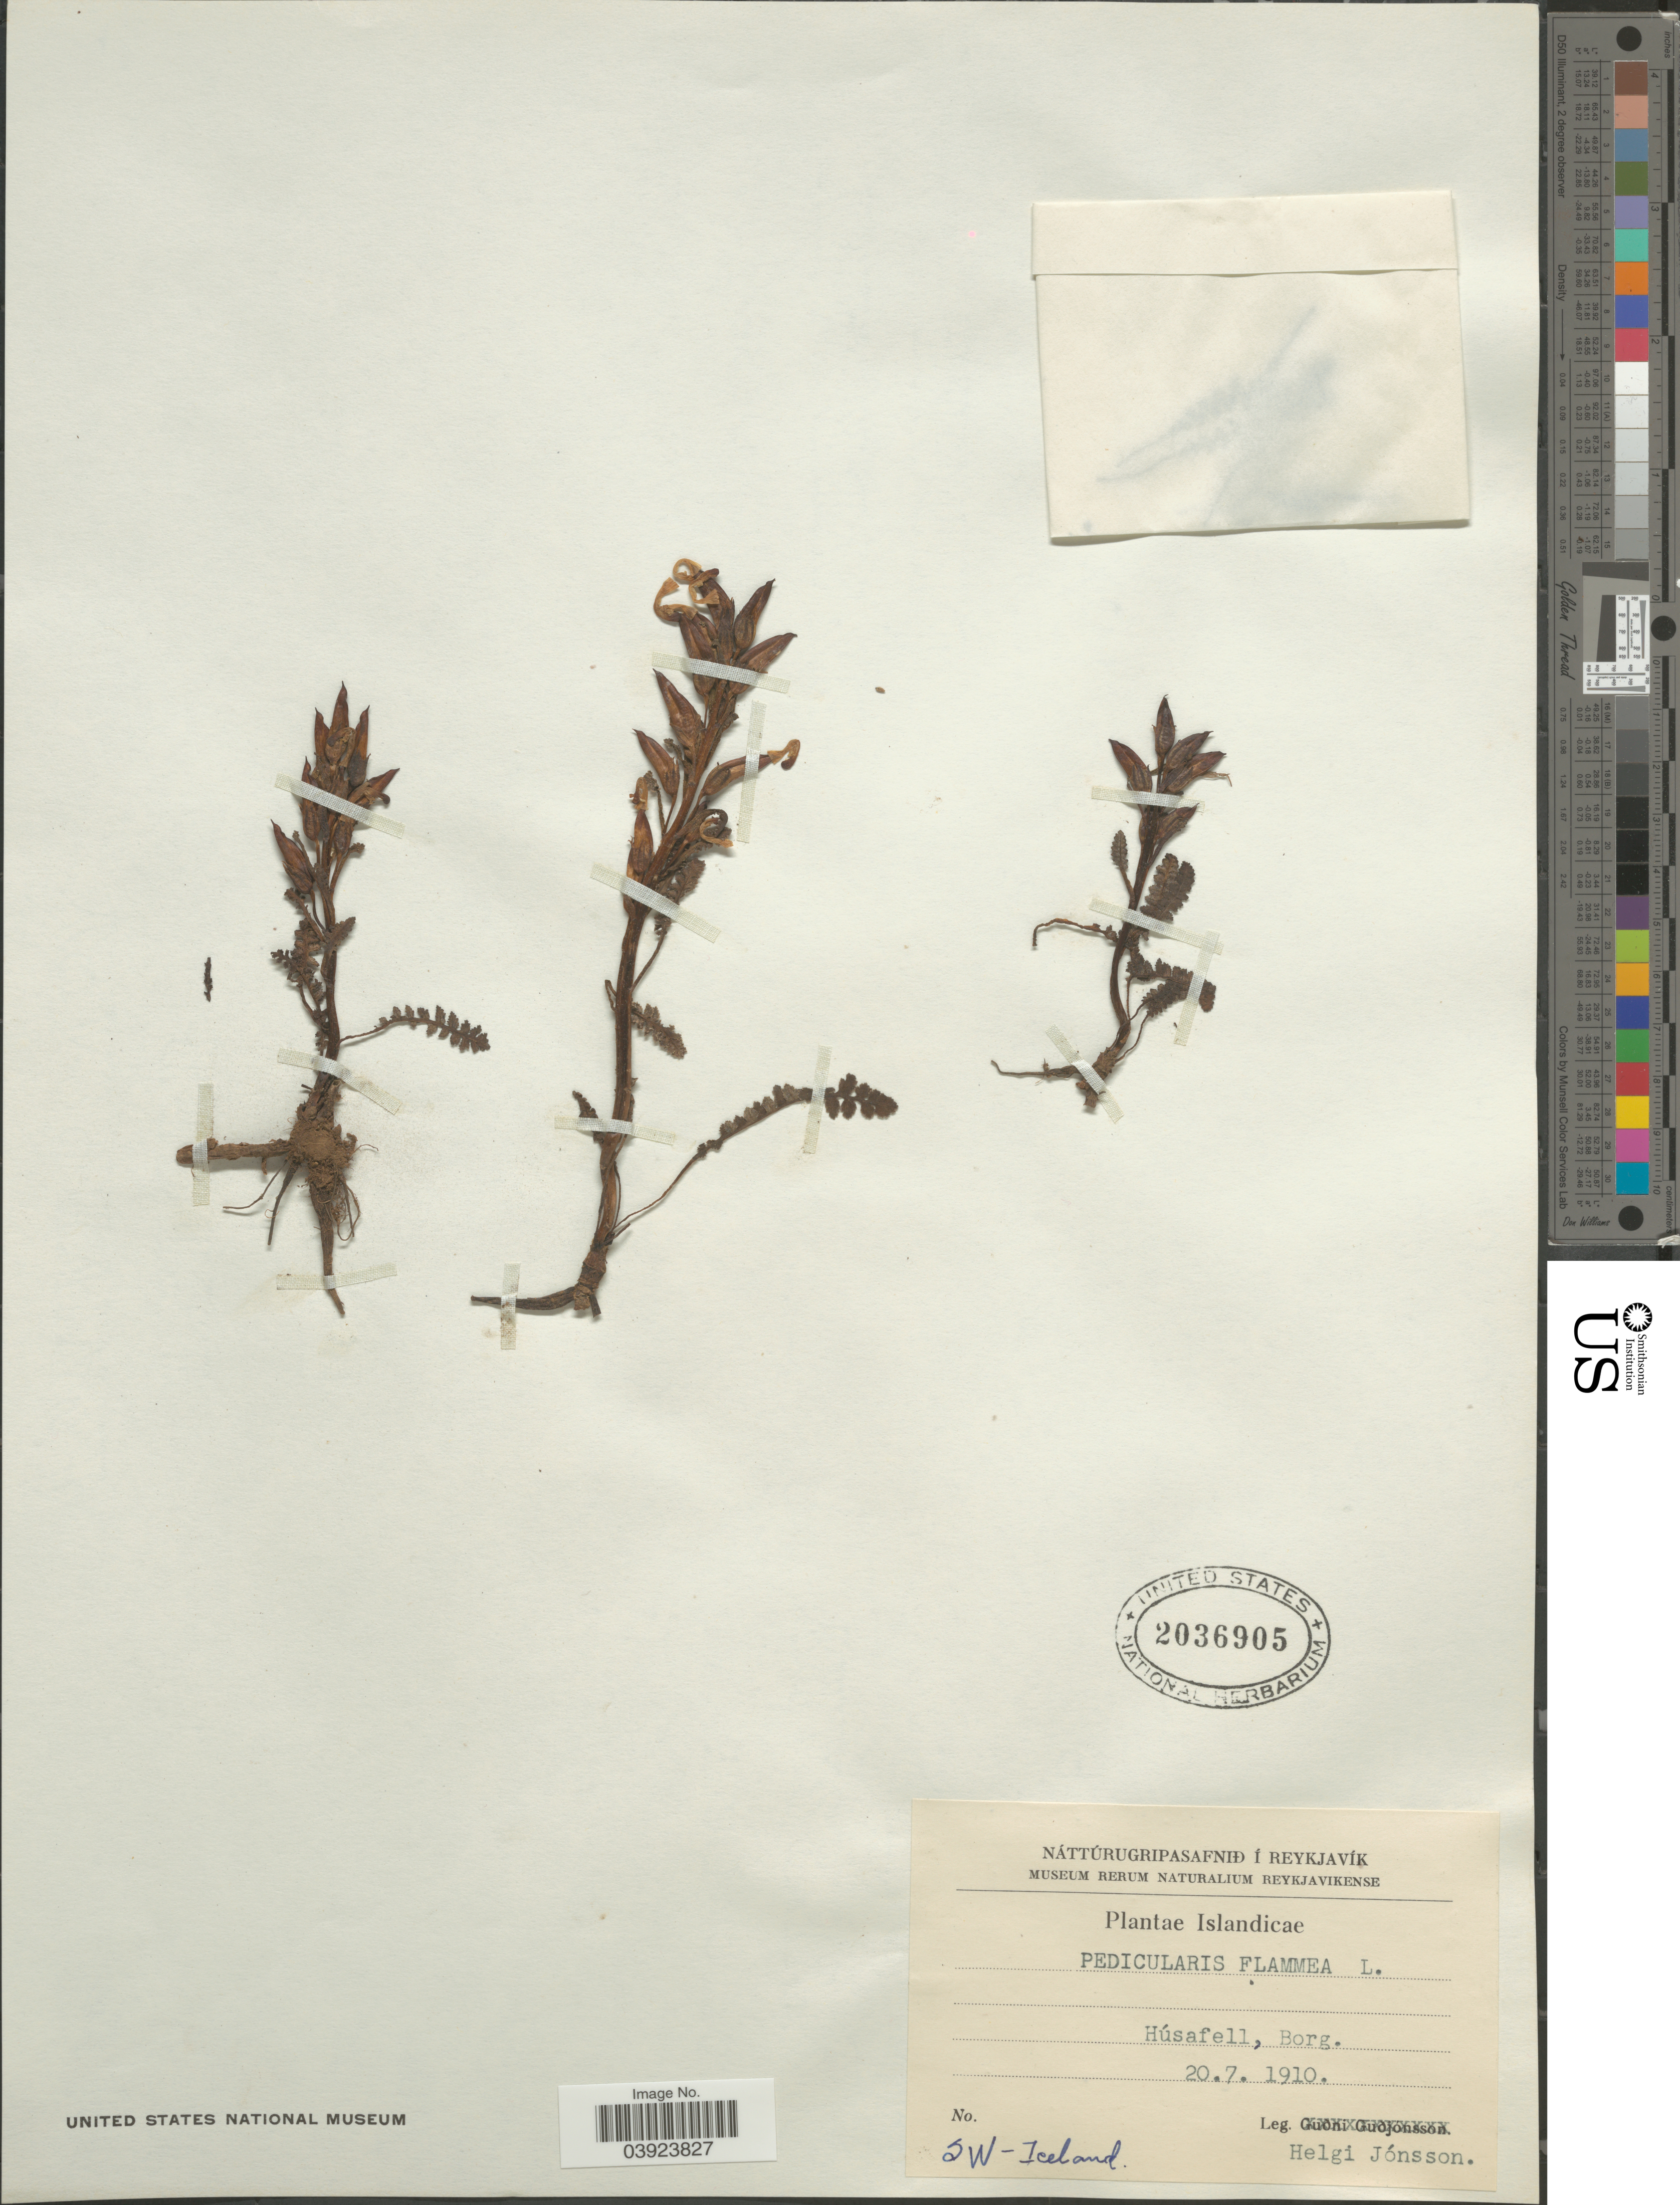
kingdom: Plantae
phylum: Tracheophyta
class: Magnoliopsida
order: Lamiales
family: Orobanchaceae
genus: Pedicularis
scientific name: Pedicularis flammea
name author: L.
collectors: H. Jónsson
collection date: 1910-07-20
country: Iceland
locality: Húsafell, Borg. SW-Iceland.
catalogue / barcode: US 2036905